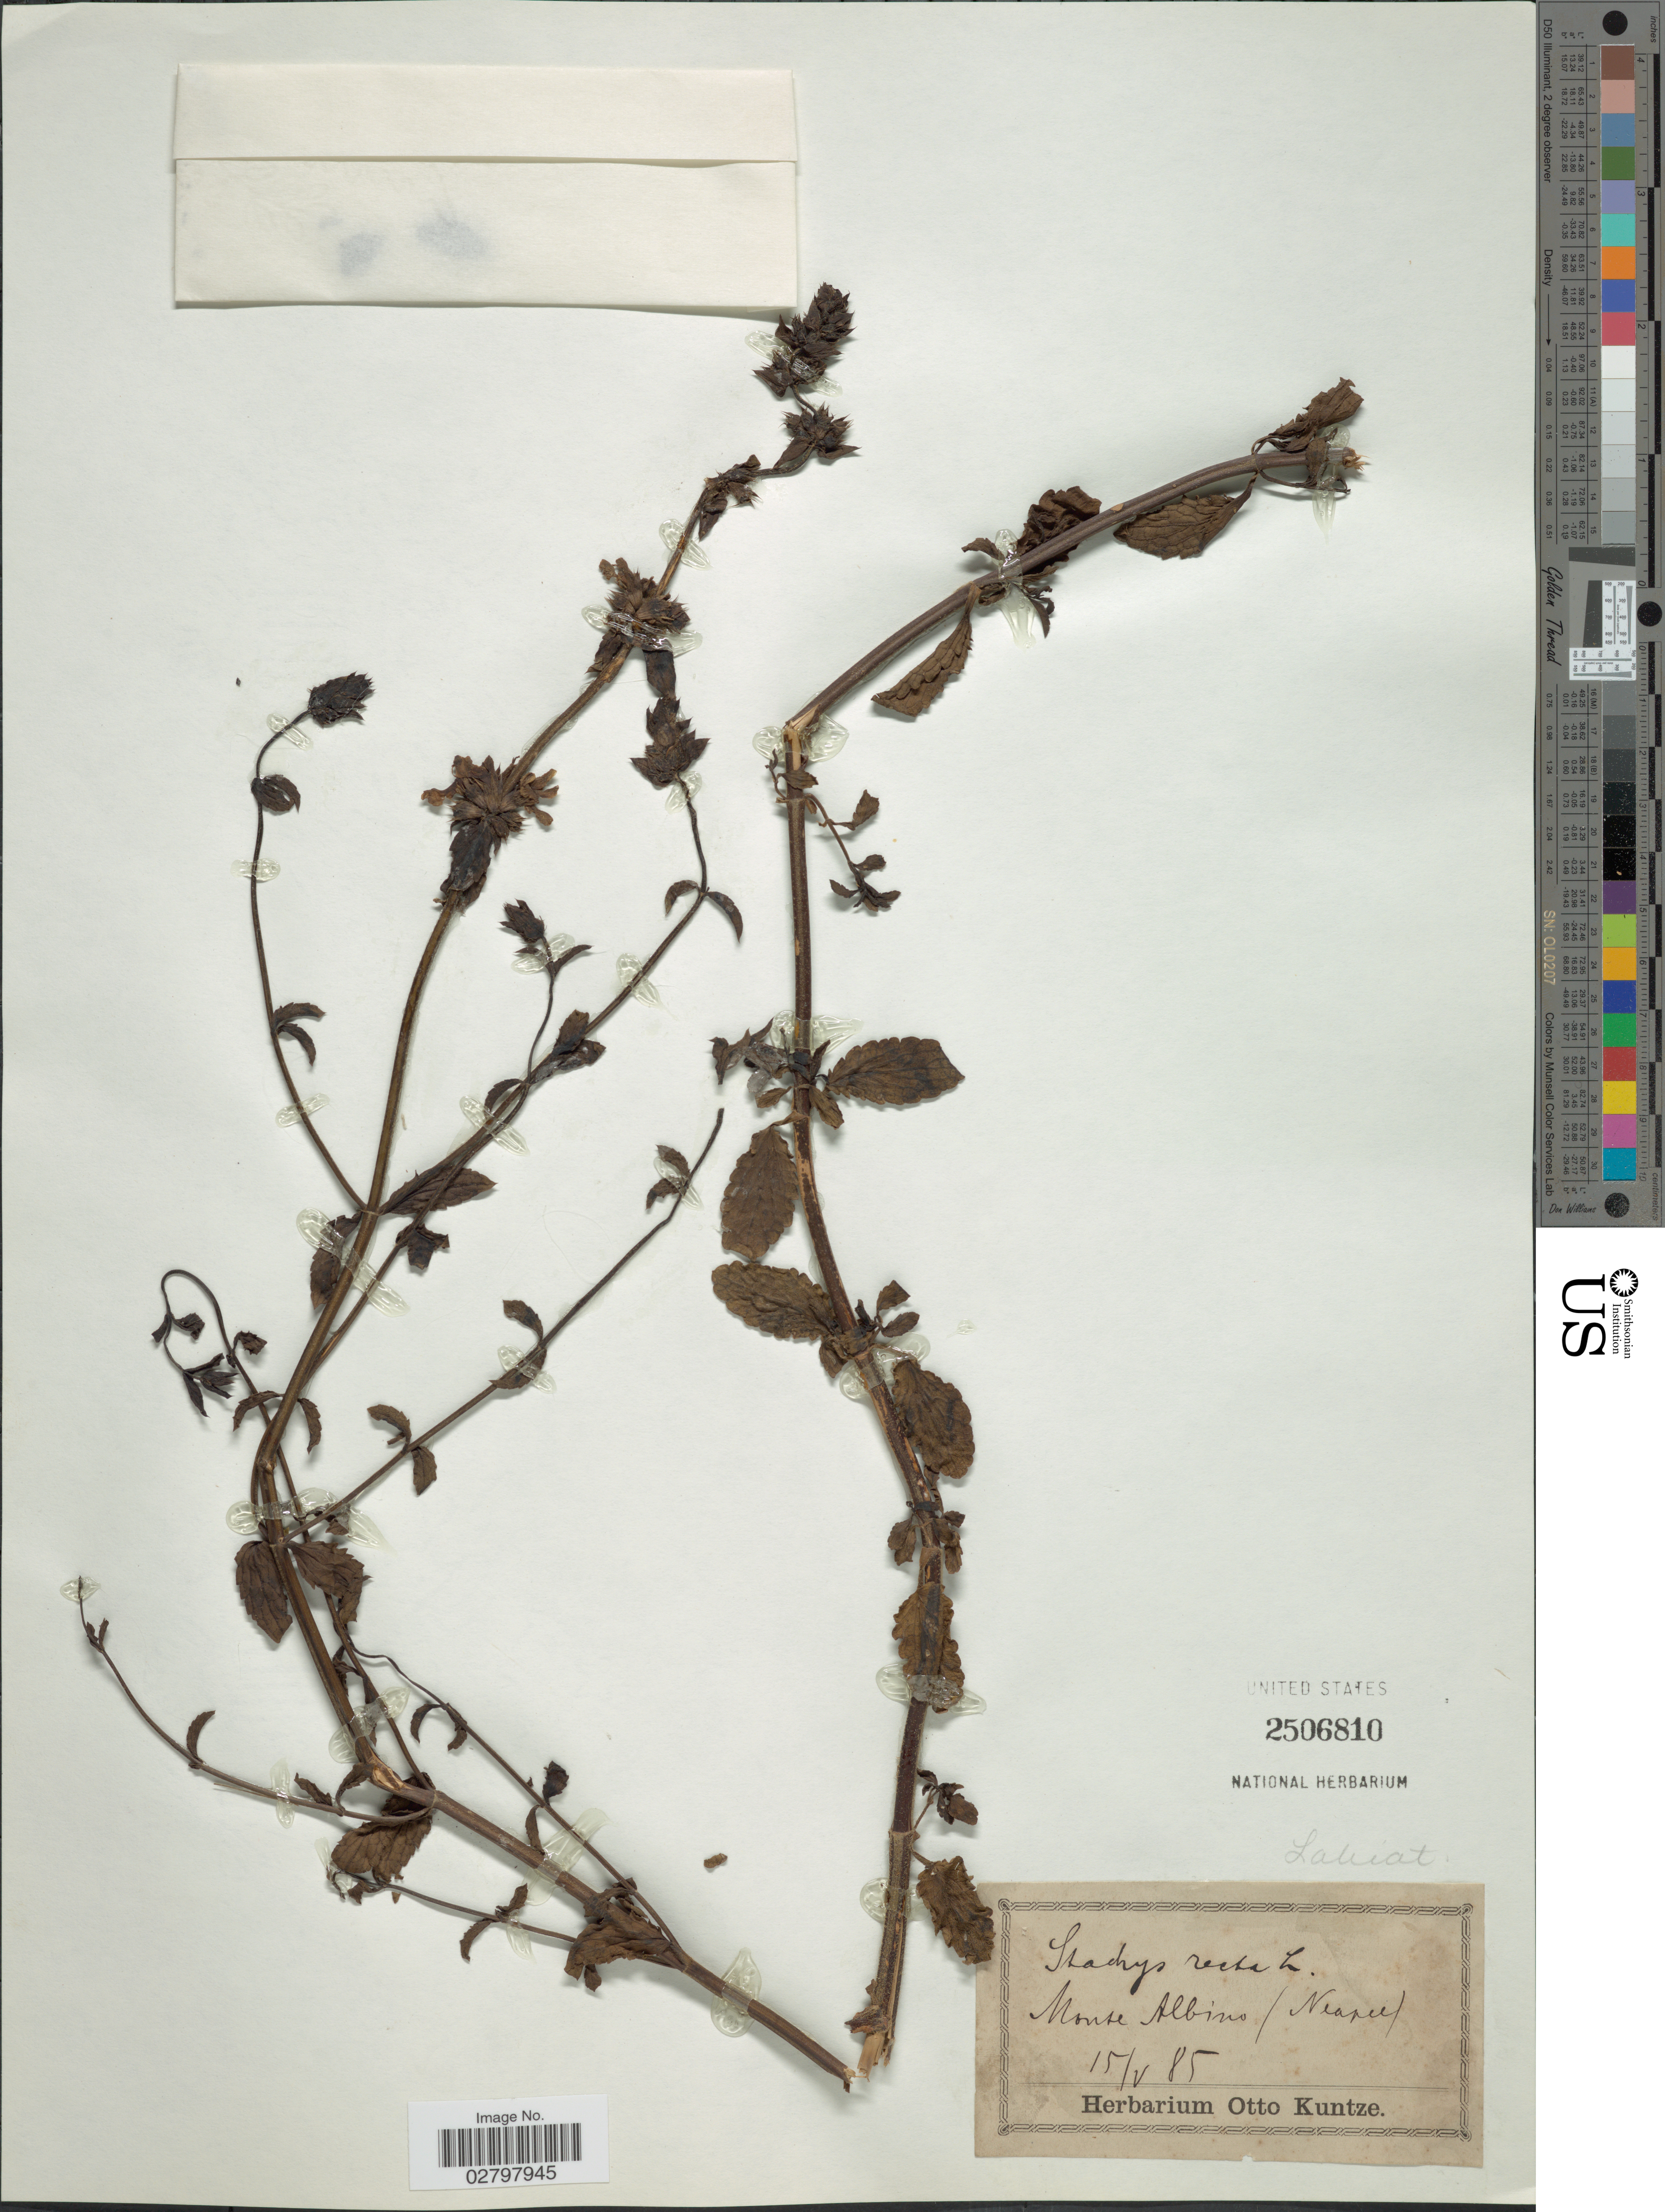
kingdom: Plantae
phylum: Tracheophyta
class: Magnoliopsida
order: Lamiales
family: Lamiaceae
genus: Stachys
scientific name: Stachys recta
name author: L.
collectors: ex herb. Otto Kuntze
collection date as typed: Transcribed d/m/y: 15/5/85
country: Italy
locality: Monte Albino (Neapel) [interpreted]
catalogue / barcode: US 2506810